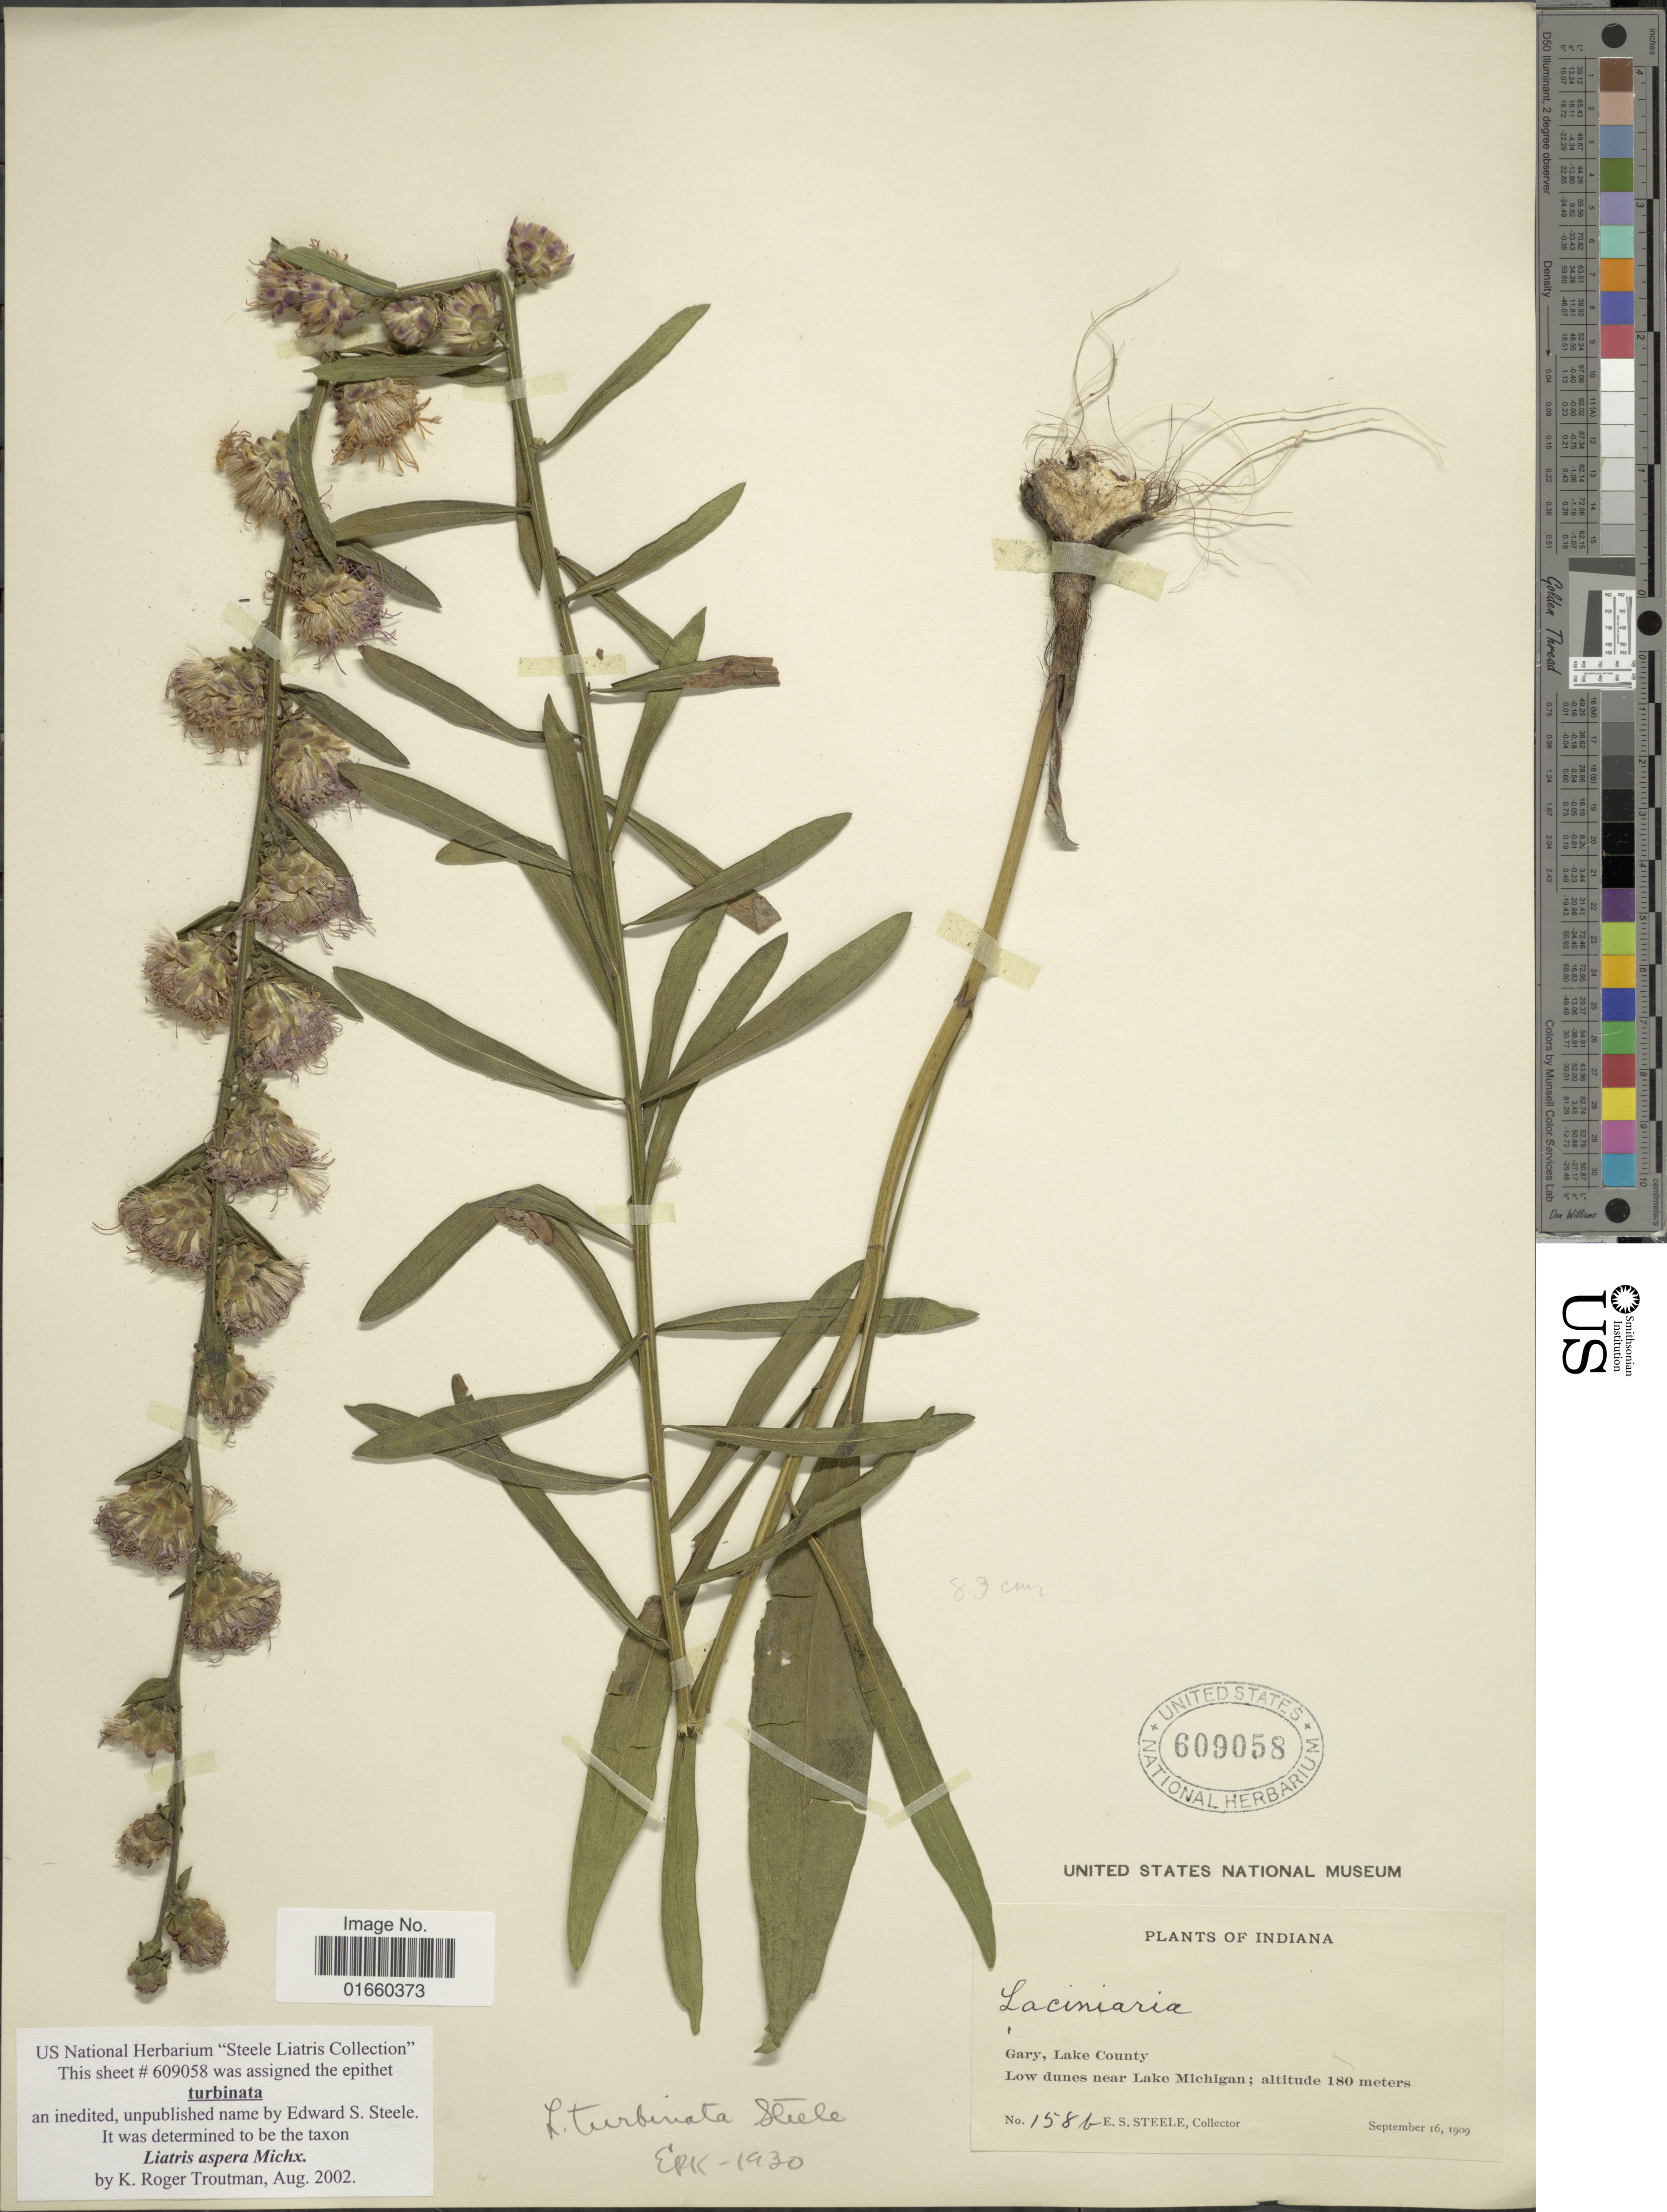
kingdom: Plantae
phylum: Tracheophyta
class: Magnoliopsida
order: Asterales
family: Asteraceae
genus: Liatris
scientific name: Liatris aspera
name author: Michx.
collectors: E. Steele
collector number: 158b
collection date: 1909-09-16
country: United States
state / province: Indiana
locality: Gary, Lake County, Low dunes near Lake Michigan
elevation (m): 180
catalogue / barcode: US 609058